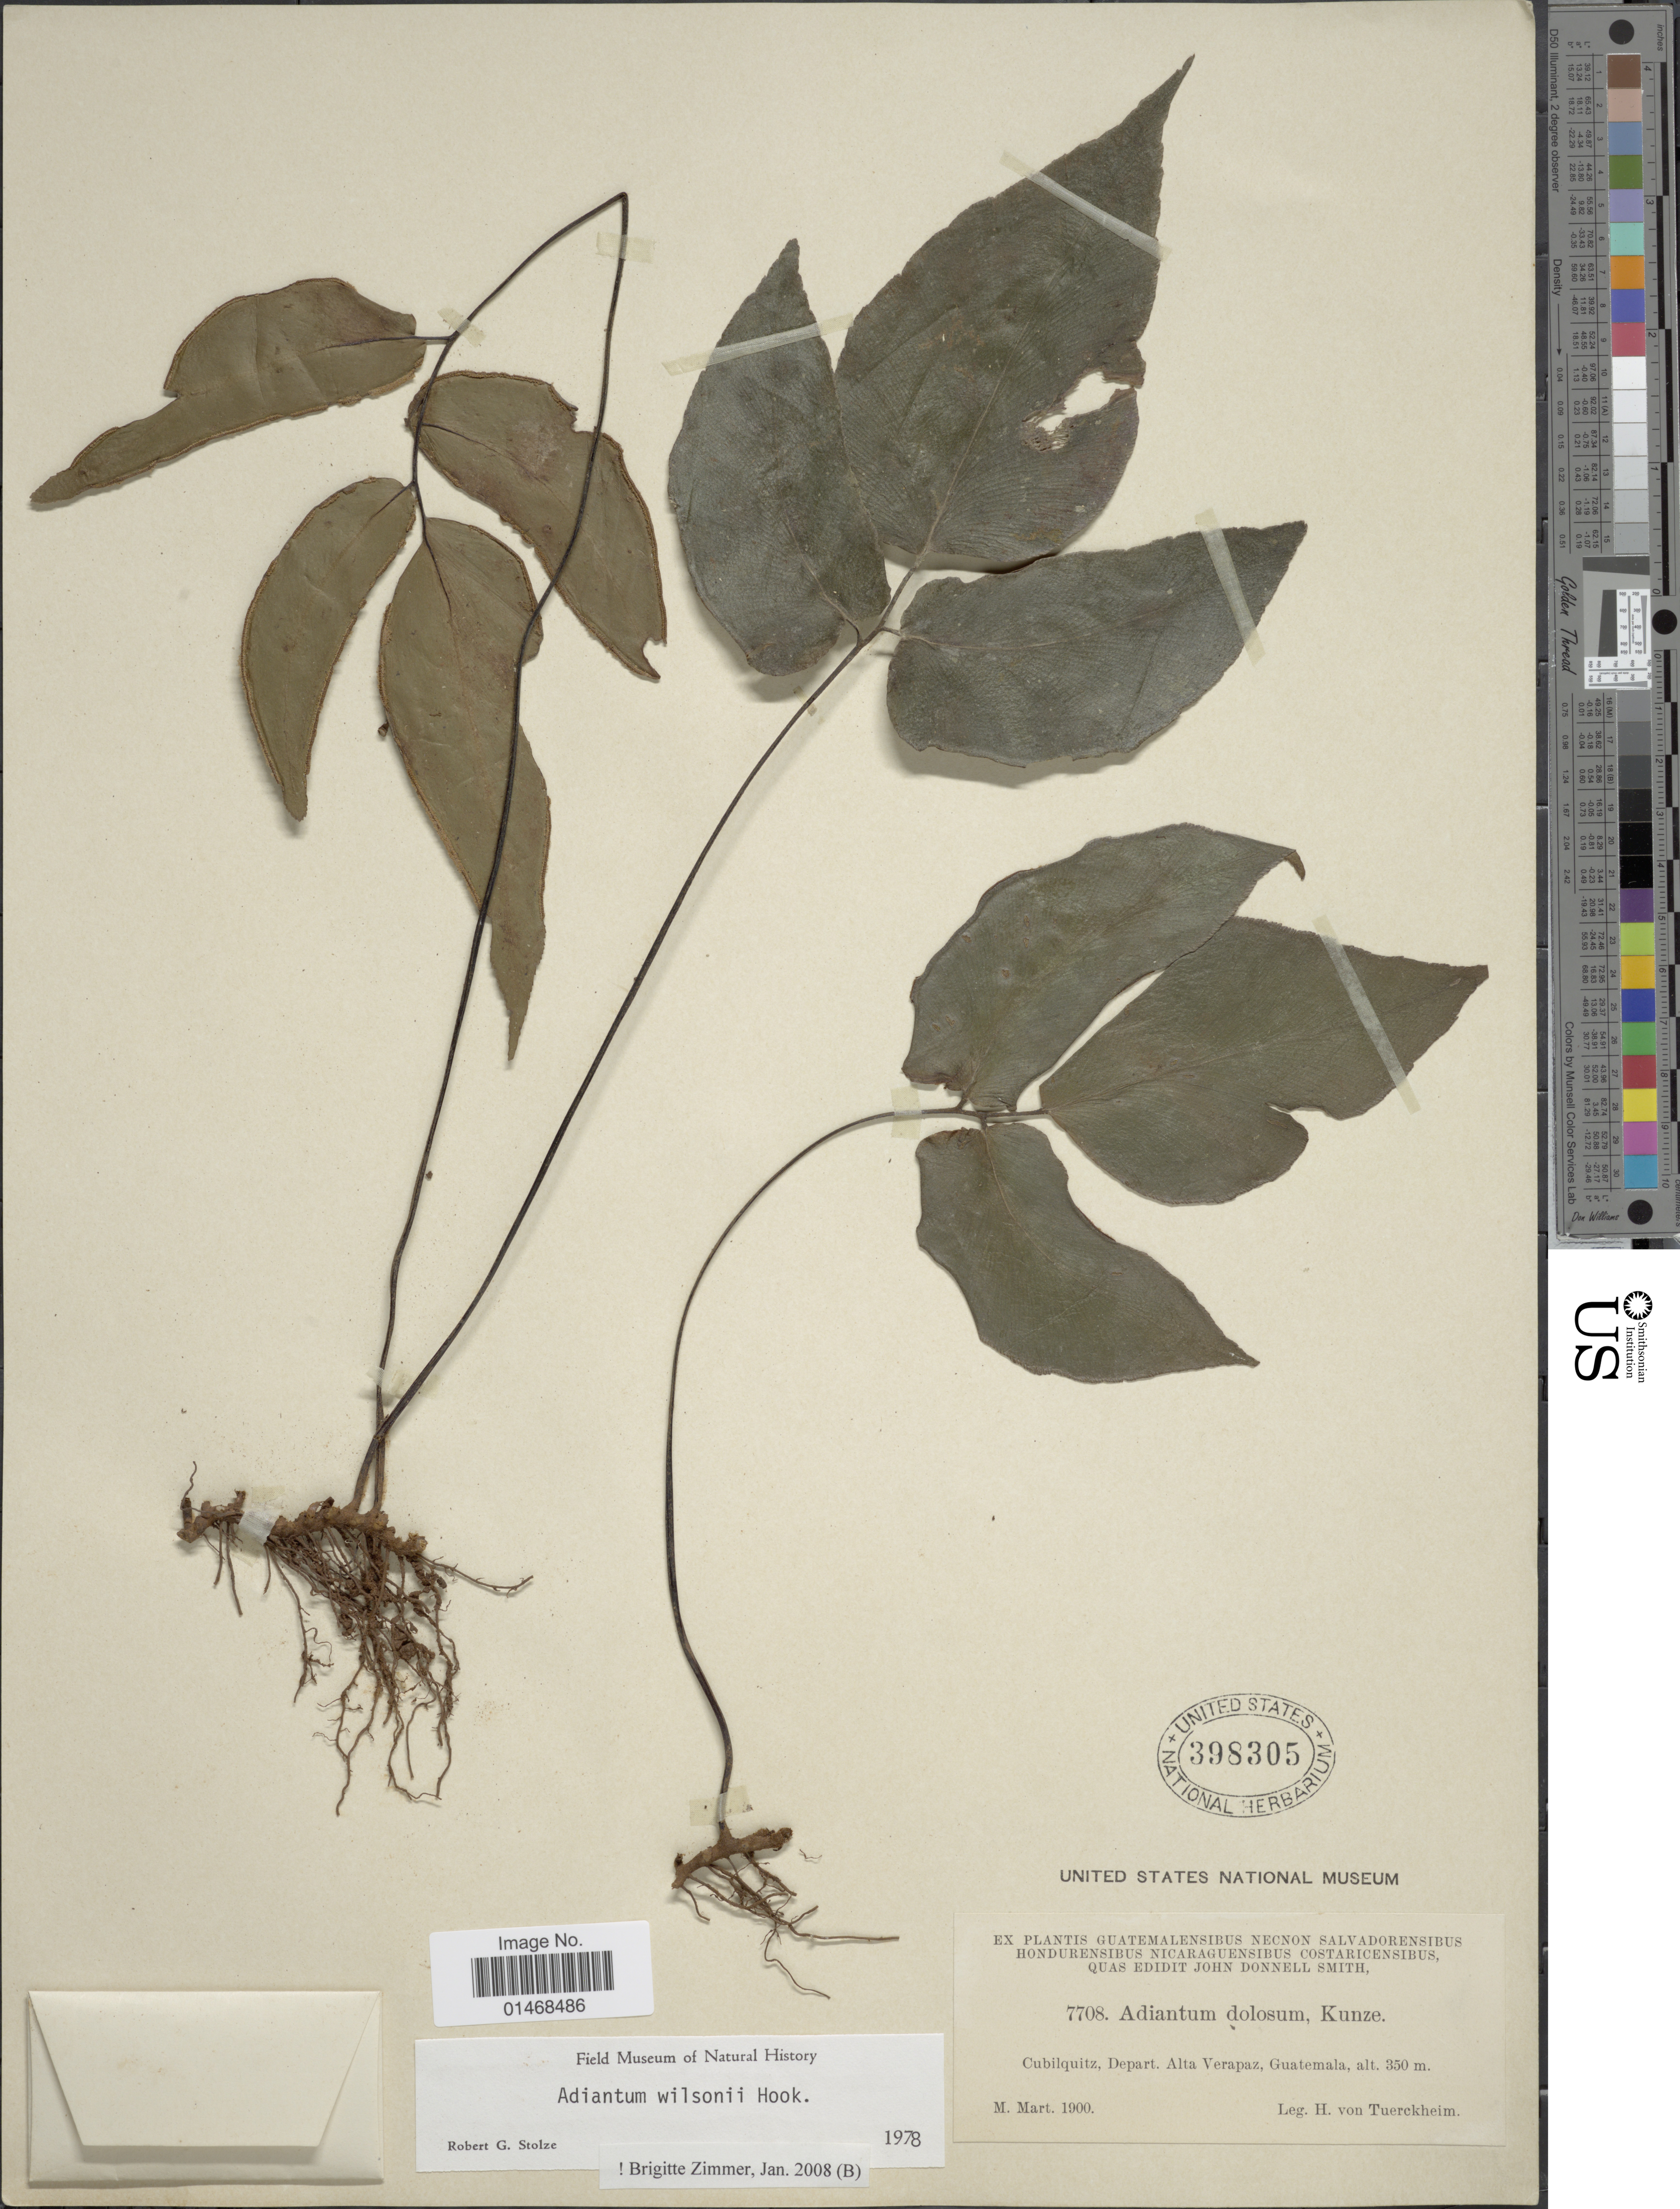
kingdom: Plantae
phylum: Tracheophyta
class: Polypodiopsida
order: Polypodiales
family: Pteridaceae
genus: Adiantum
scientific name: Adiantum wilsonii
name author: Hook.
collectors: H. von Türckheim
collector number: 7708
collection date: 1900-03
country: Guatemala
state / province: Alta Verapaz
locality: Cubilquitz, Depart Alta Verapaz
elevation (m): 350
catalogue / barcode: US 398305